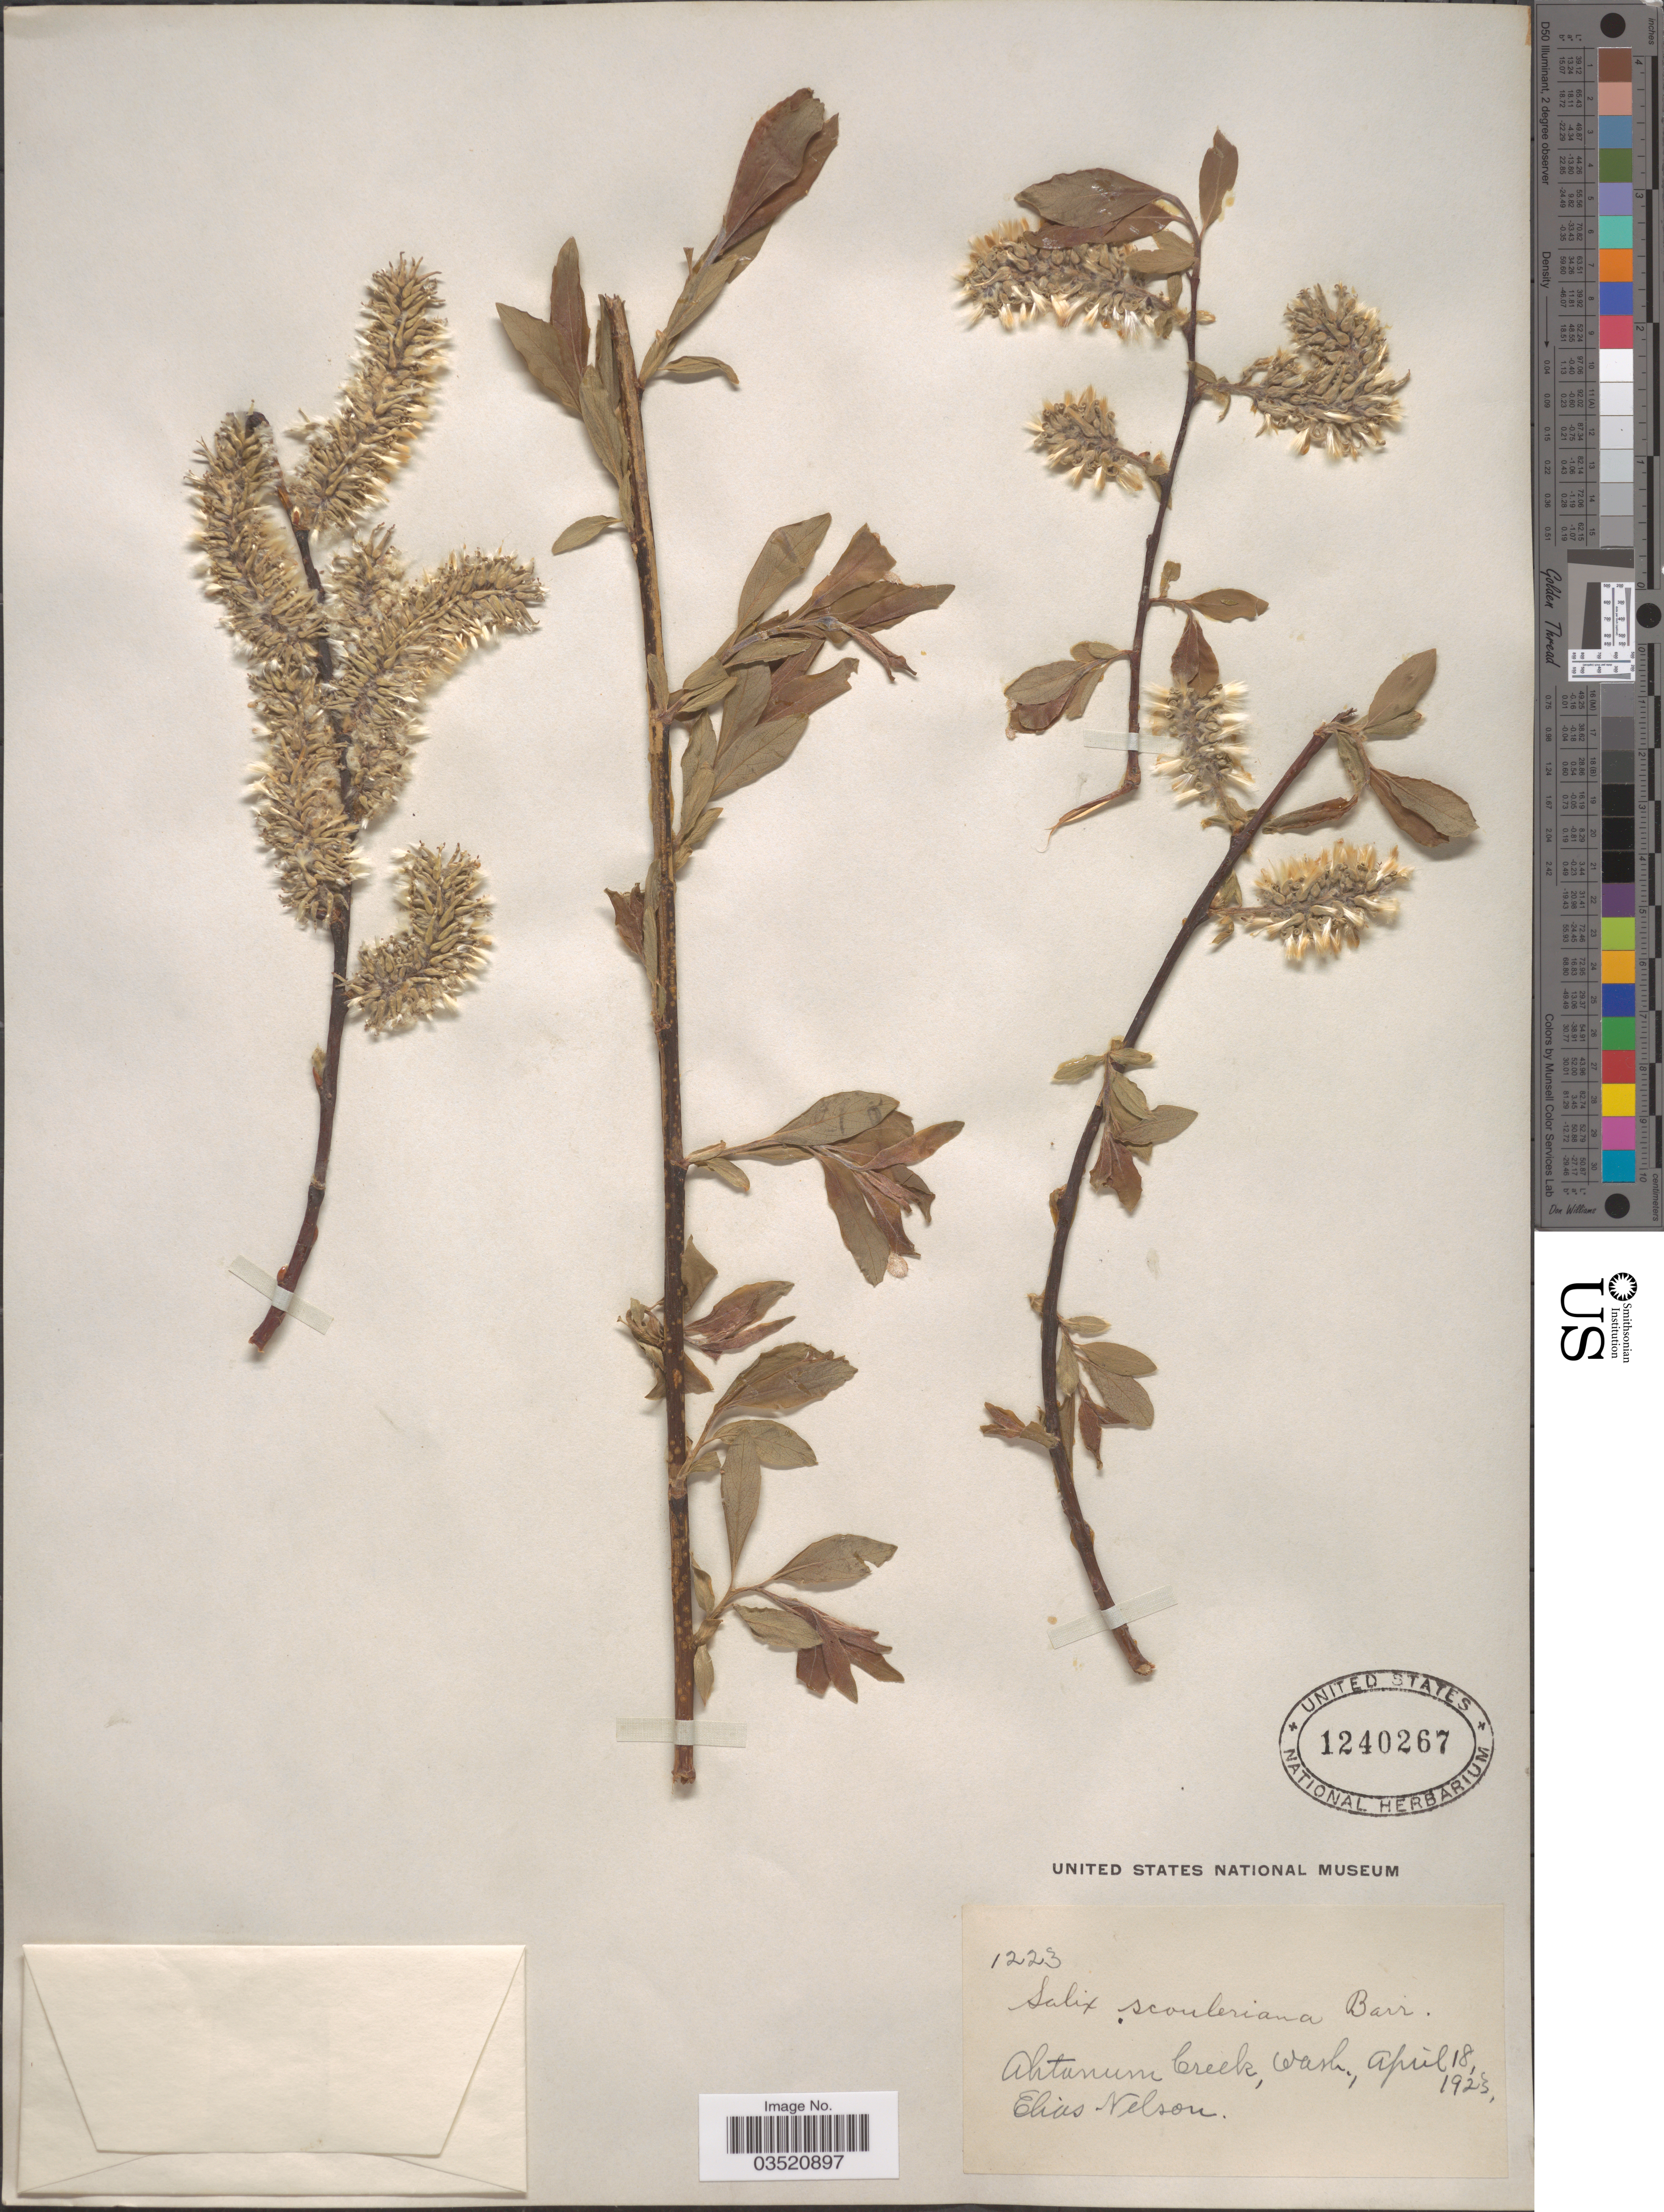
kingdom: Plantae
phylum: Tracheophyta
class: Magnoliopsida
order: Malpighiales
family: Salicaceae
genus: Salix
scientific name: Salix scouleriana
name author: Barratt ex Hook.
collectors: E. Nelson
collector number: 1223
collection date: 1923-04-18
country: United States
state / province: Washington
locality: Ahtanum Creek.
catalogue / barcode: US 1240267